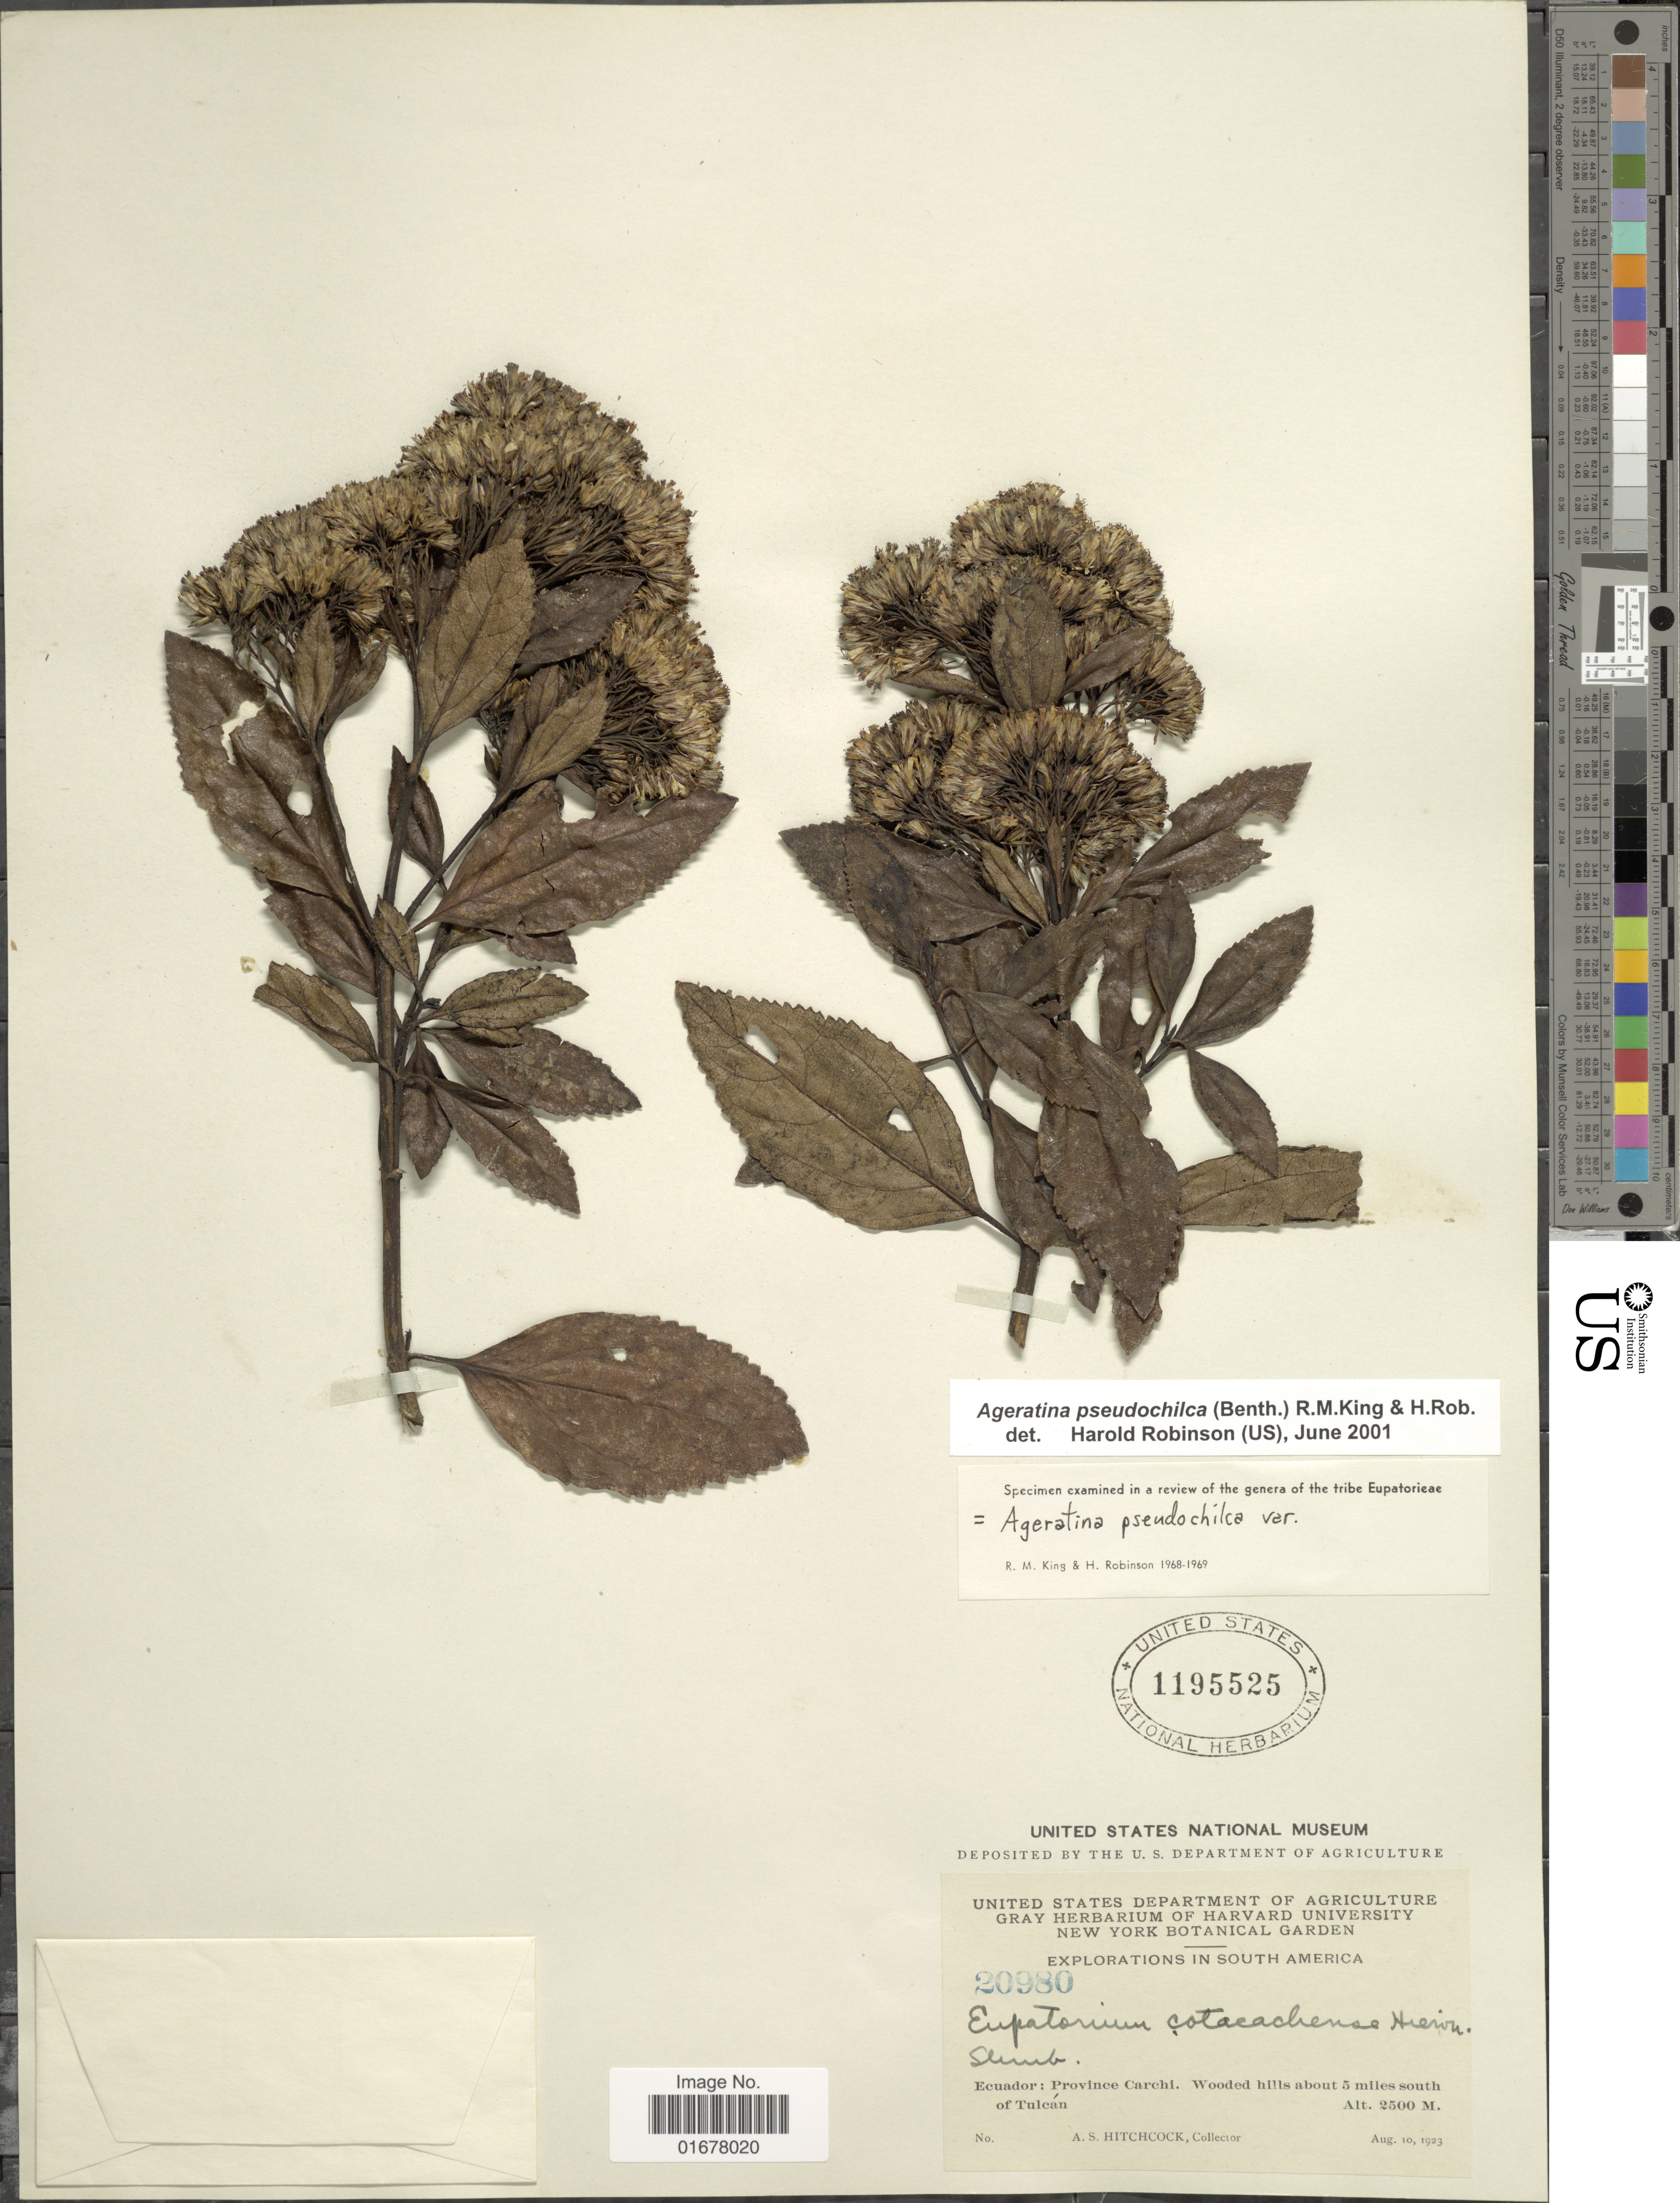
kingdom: Plantae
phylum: Tracheophyta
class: Magnoliopsida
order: Asterales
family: Asteraceae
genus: Ageratina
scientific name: Ageratina pseudochilca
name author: (Benth.) R.M. King & H. Rob.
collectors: A. S. Hitchcock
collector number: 20980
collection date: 1923-08-10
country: Ecuador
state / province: Carchi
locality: Province Carchi, Wooded hills about 5 miles south of Tulcan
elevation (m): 2500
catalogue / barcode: US 1195525